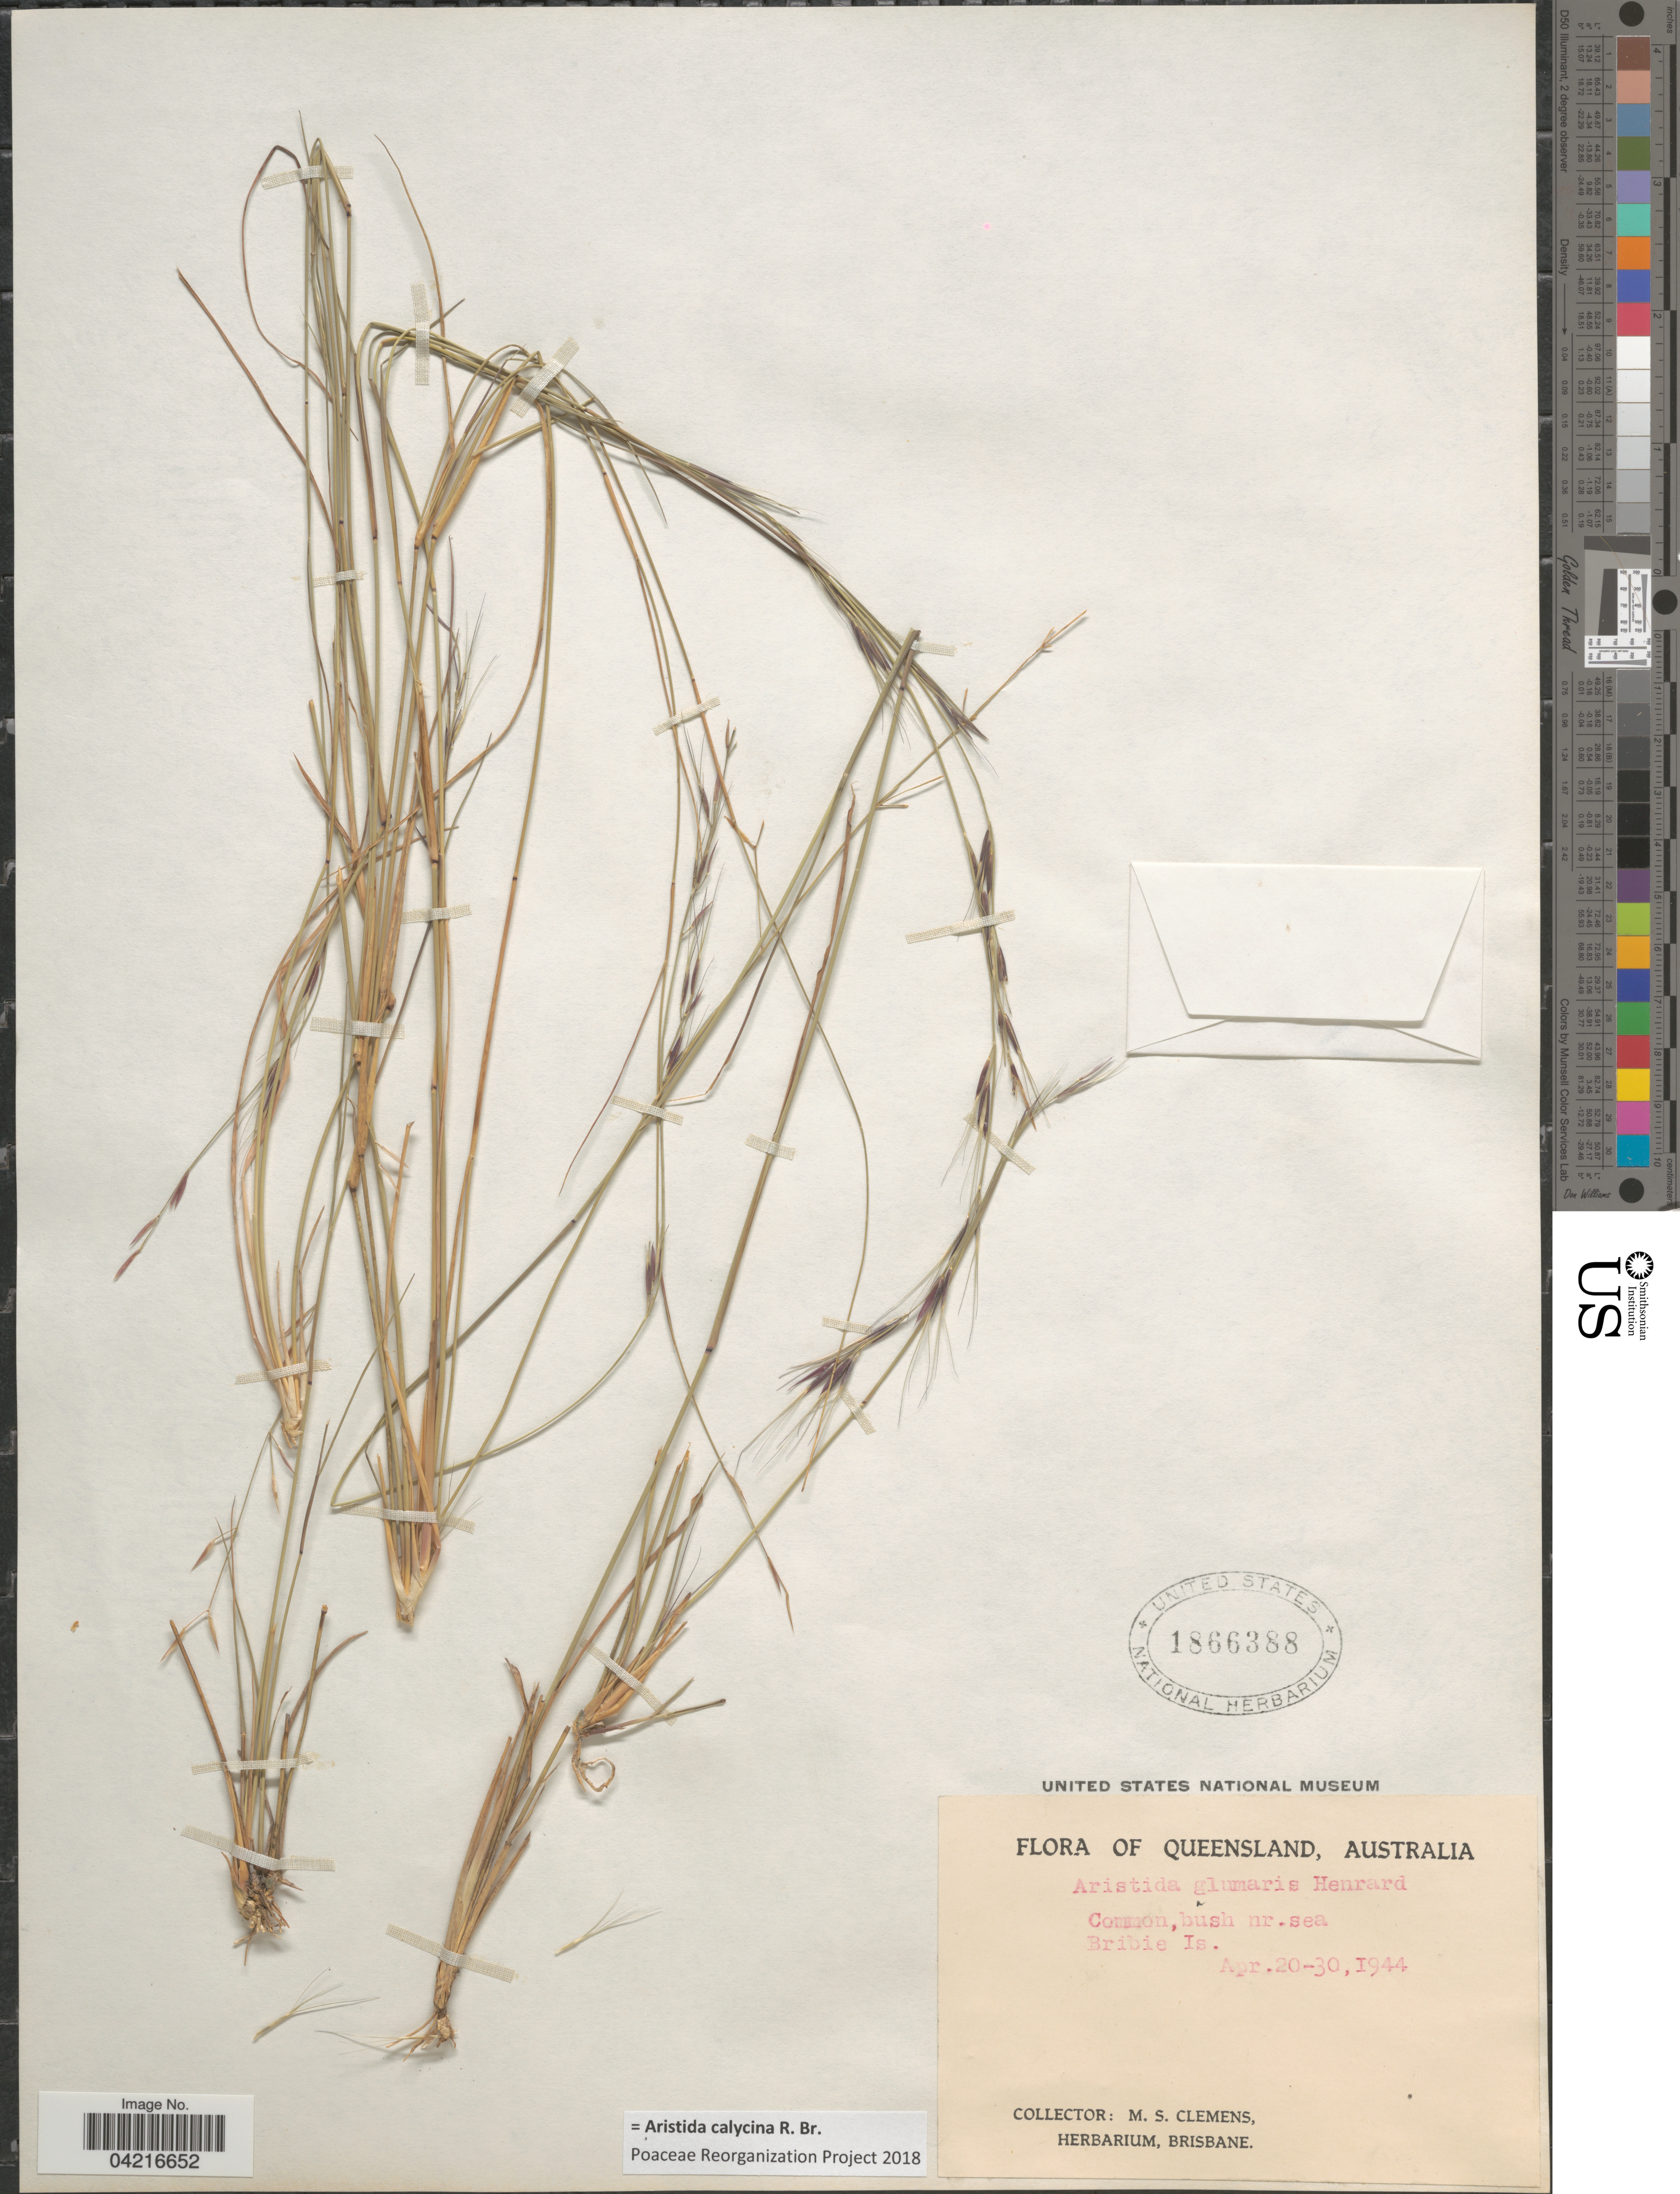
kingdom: Plantae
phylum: Tracheophyta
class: Liliopsida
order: Poales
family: Poaceae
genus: Aristida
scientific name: Aristida calycina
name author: R. Br.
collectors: M. S. Clemens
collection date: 1944-04-20/1944-04-30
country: Australia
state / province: Queensland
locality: Common, bush nr. sea. Bribie Is.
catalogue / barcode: US 1866388